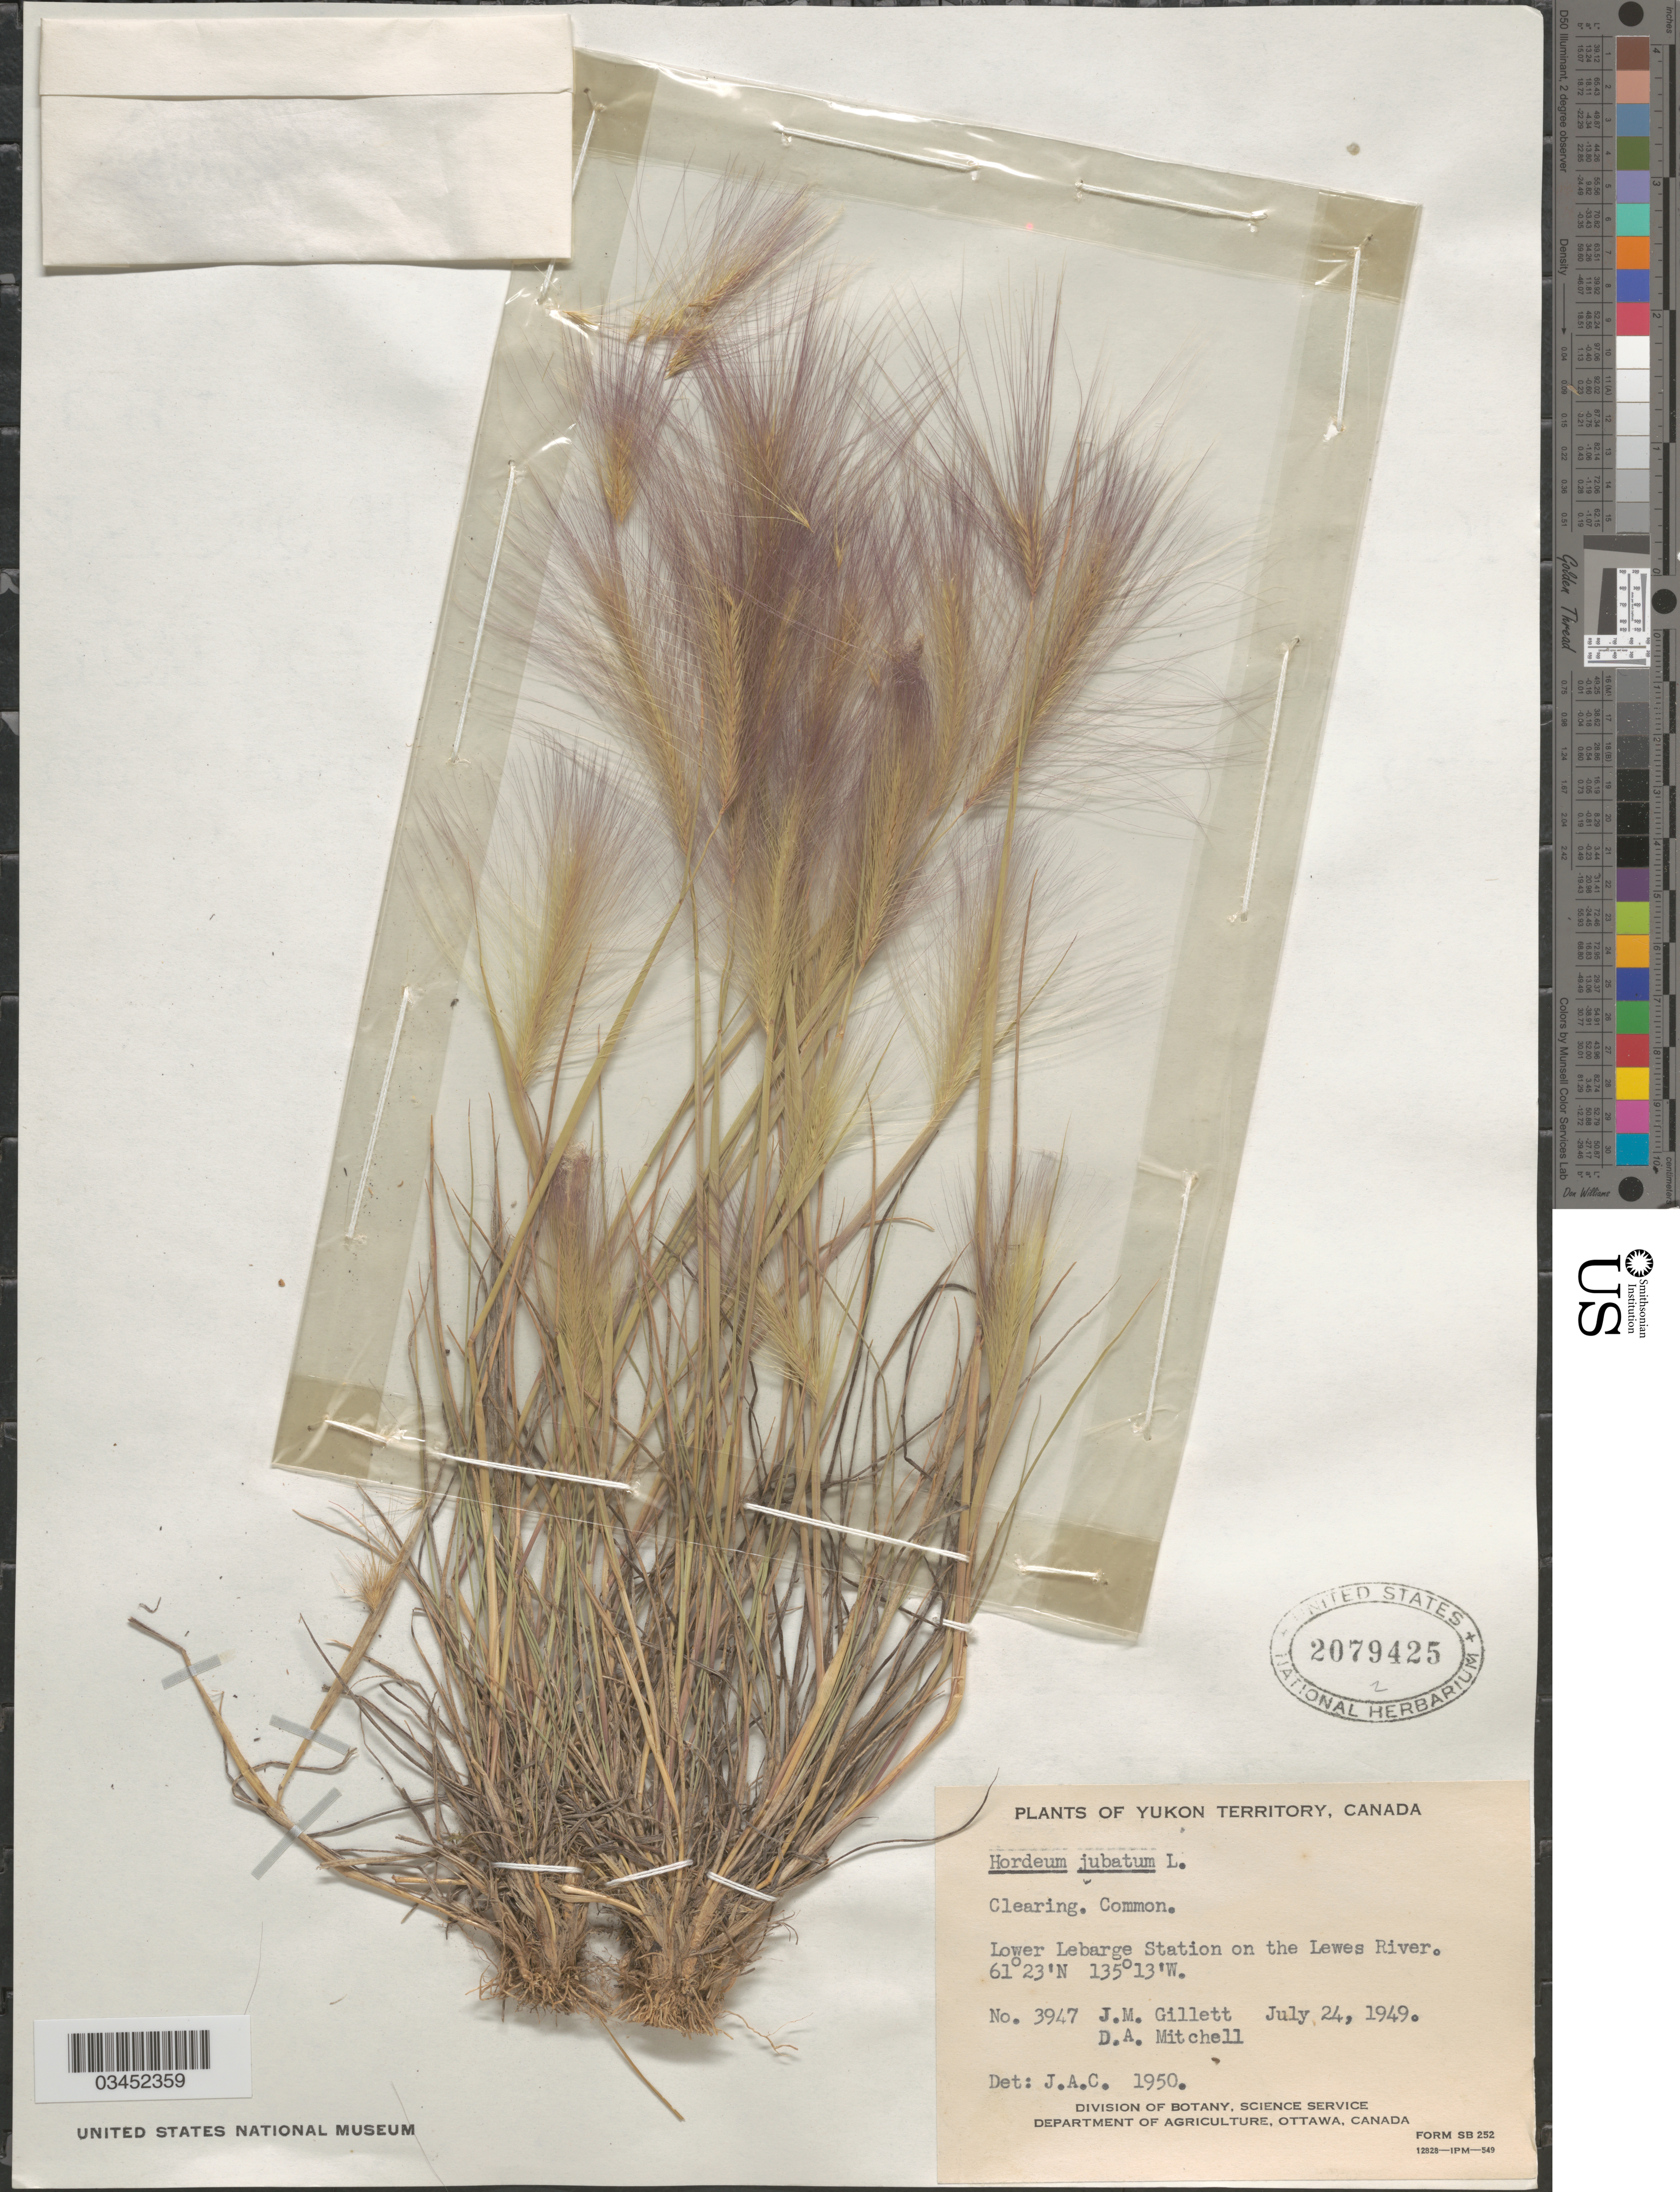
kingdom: Plantae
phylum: Tracheophyta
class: Liliopsida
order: Poales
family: Poaceae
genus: Hordeum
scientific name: Hordeum jubatum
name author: L.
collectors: J. M. Gillett & D. Mitchell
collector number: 3947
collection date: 1949-07-24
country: Canada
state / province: Yukon Territory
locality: Clearing. Common. Lower Lebarge Station on the Lewes River.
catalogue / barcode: US 2079425